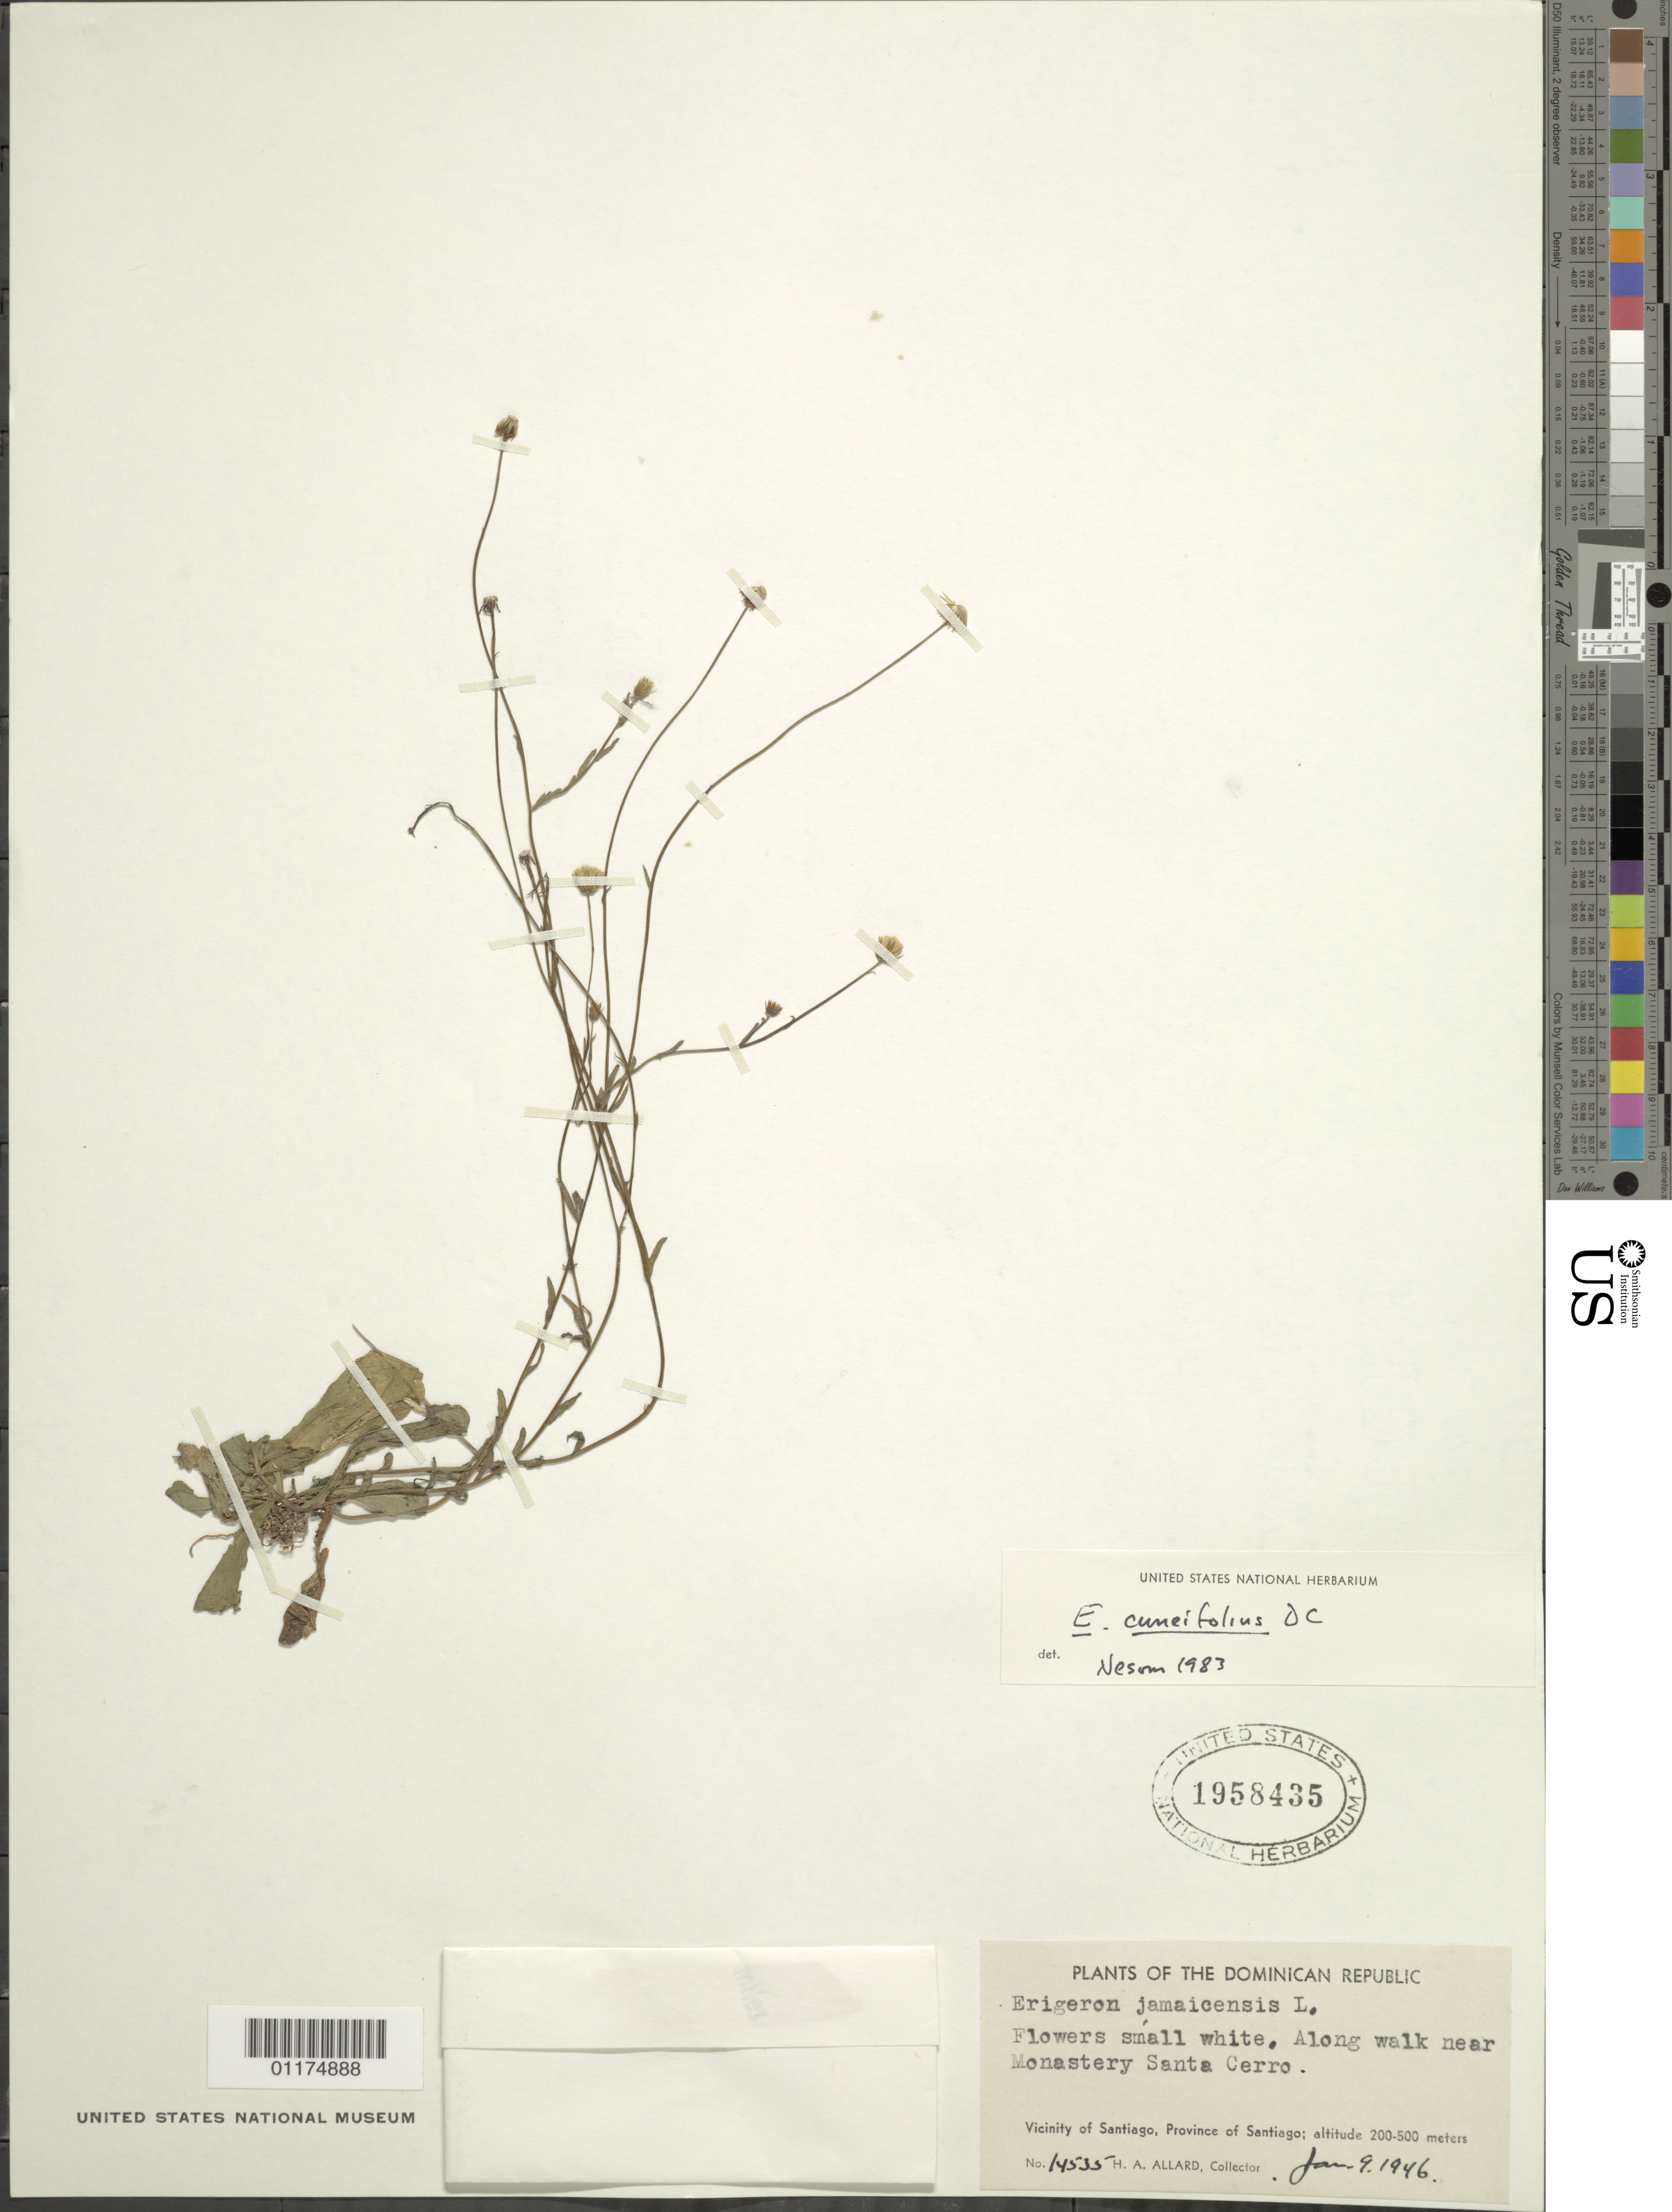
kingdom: Plantae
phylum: Tracheophyta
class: Magnoliopsida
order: Asterales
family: Asteraceae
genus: Erigeron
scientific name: Erigeron cuneifolius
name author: DC.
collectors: H. A. Allard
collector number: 14535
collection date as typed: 09 Jan 1946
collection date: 1946-01-09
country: Dominican Republic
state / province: Santiago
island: Hispaniola I.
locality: Vicinity of Santiago,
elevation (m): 200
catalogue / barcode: US 1958435